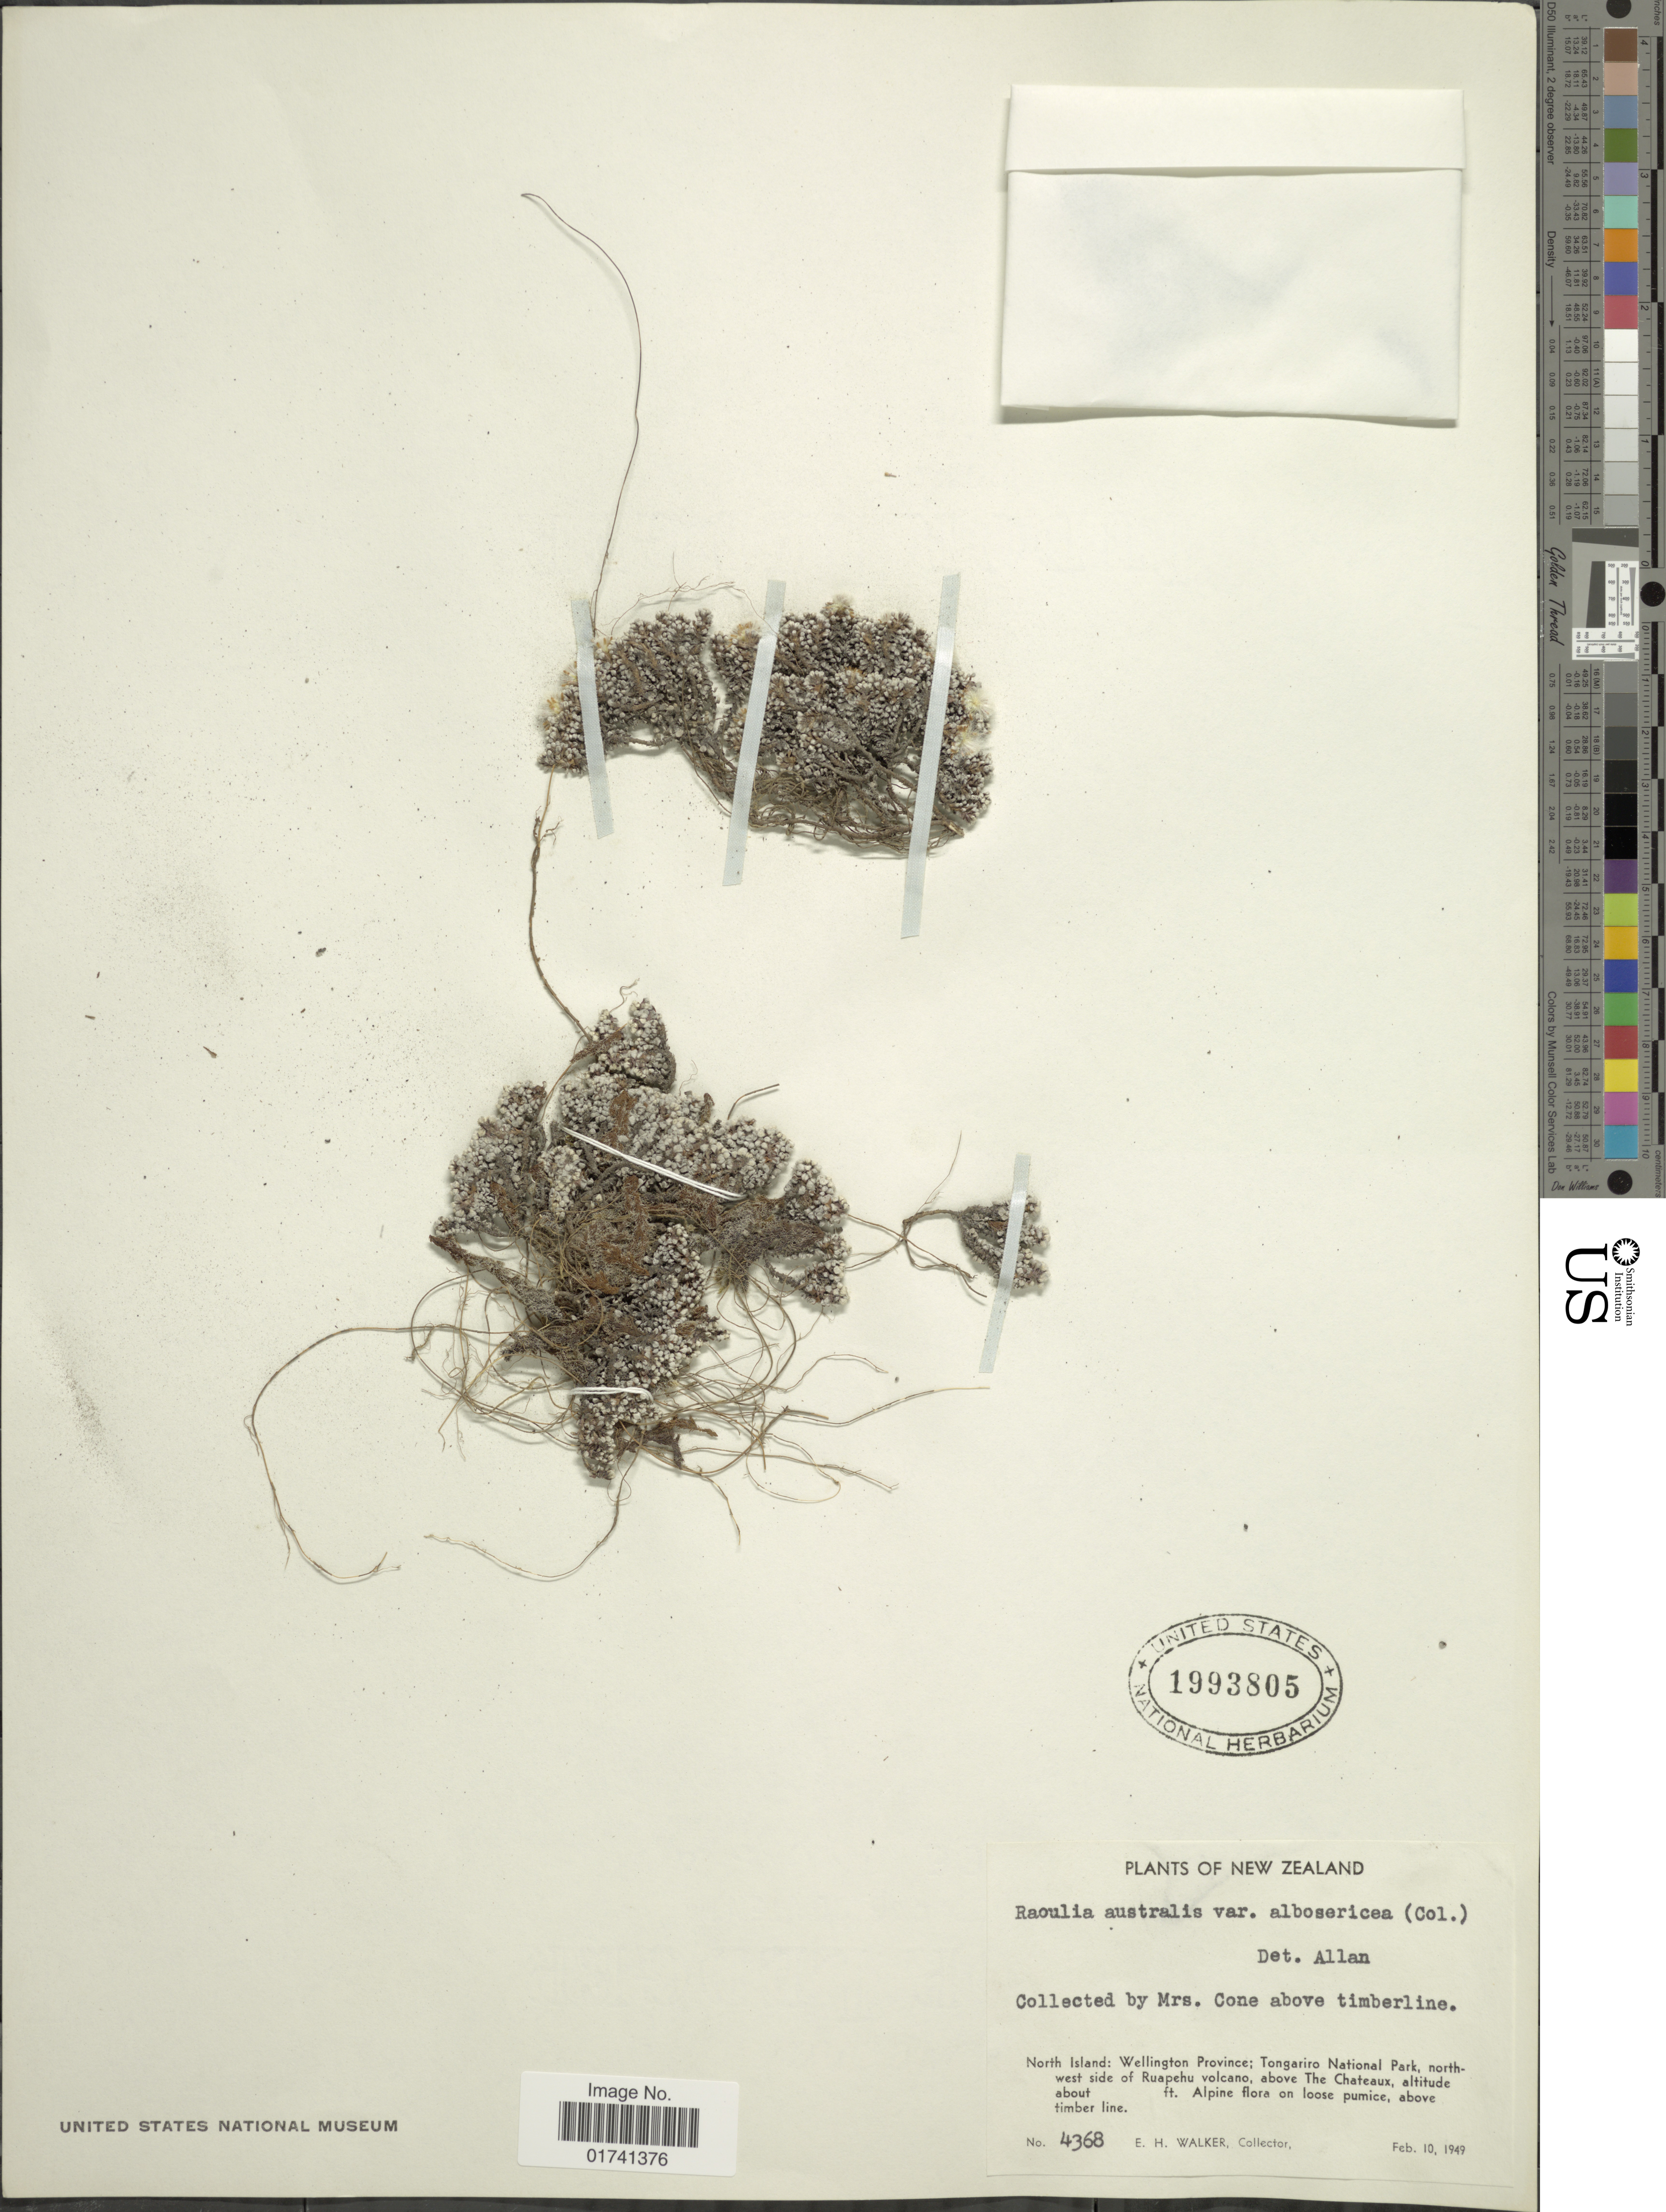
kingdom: Plantae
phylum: Tracheophyta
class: Magnoliopsida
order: Asterales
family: Asteraceae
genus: Raoulia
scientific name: Raoulia australis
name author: Hook. f.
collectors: E. H. Walker & Cone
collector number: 4368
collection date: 1949-02-10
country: New Zealand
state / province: Wellington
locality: Above timberline, North Island; Tongariro National Park, north-west side of Ruapehu volcano, above The Chateaux.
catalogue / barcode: US 1993805